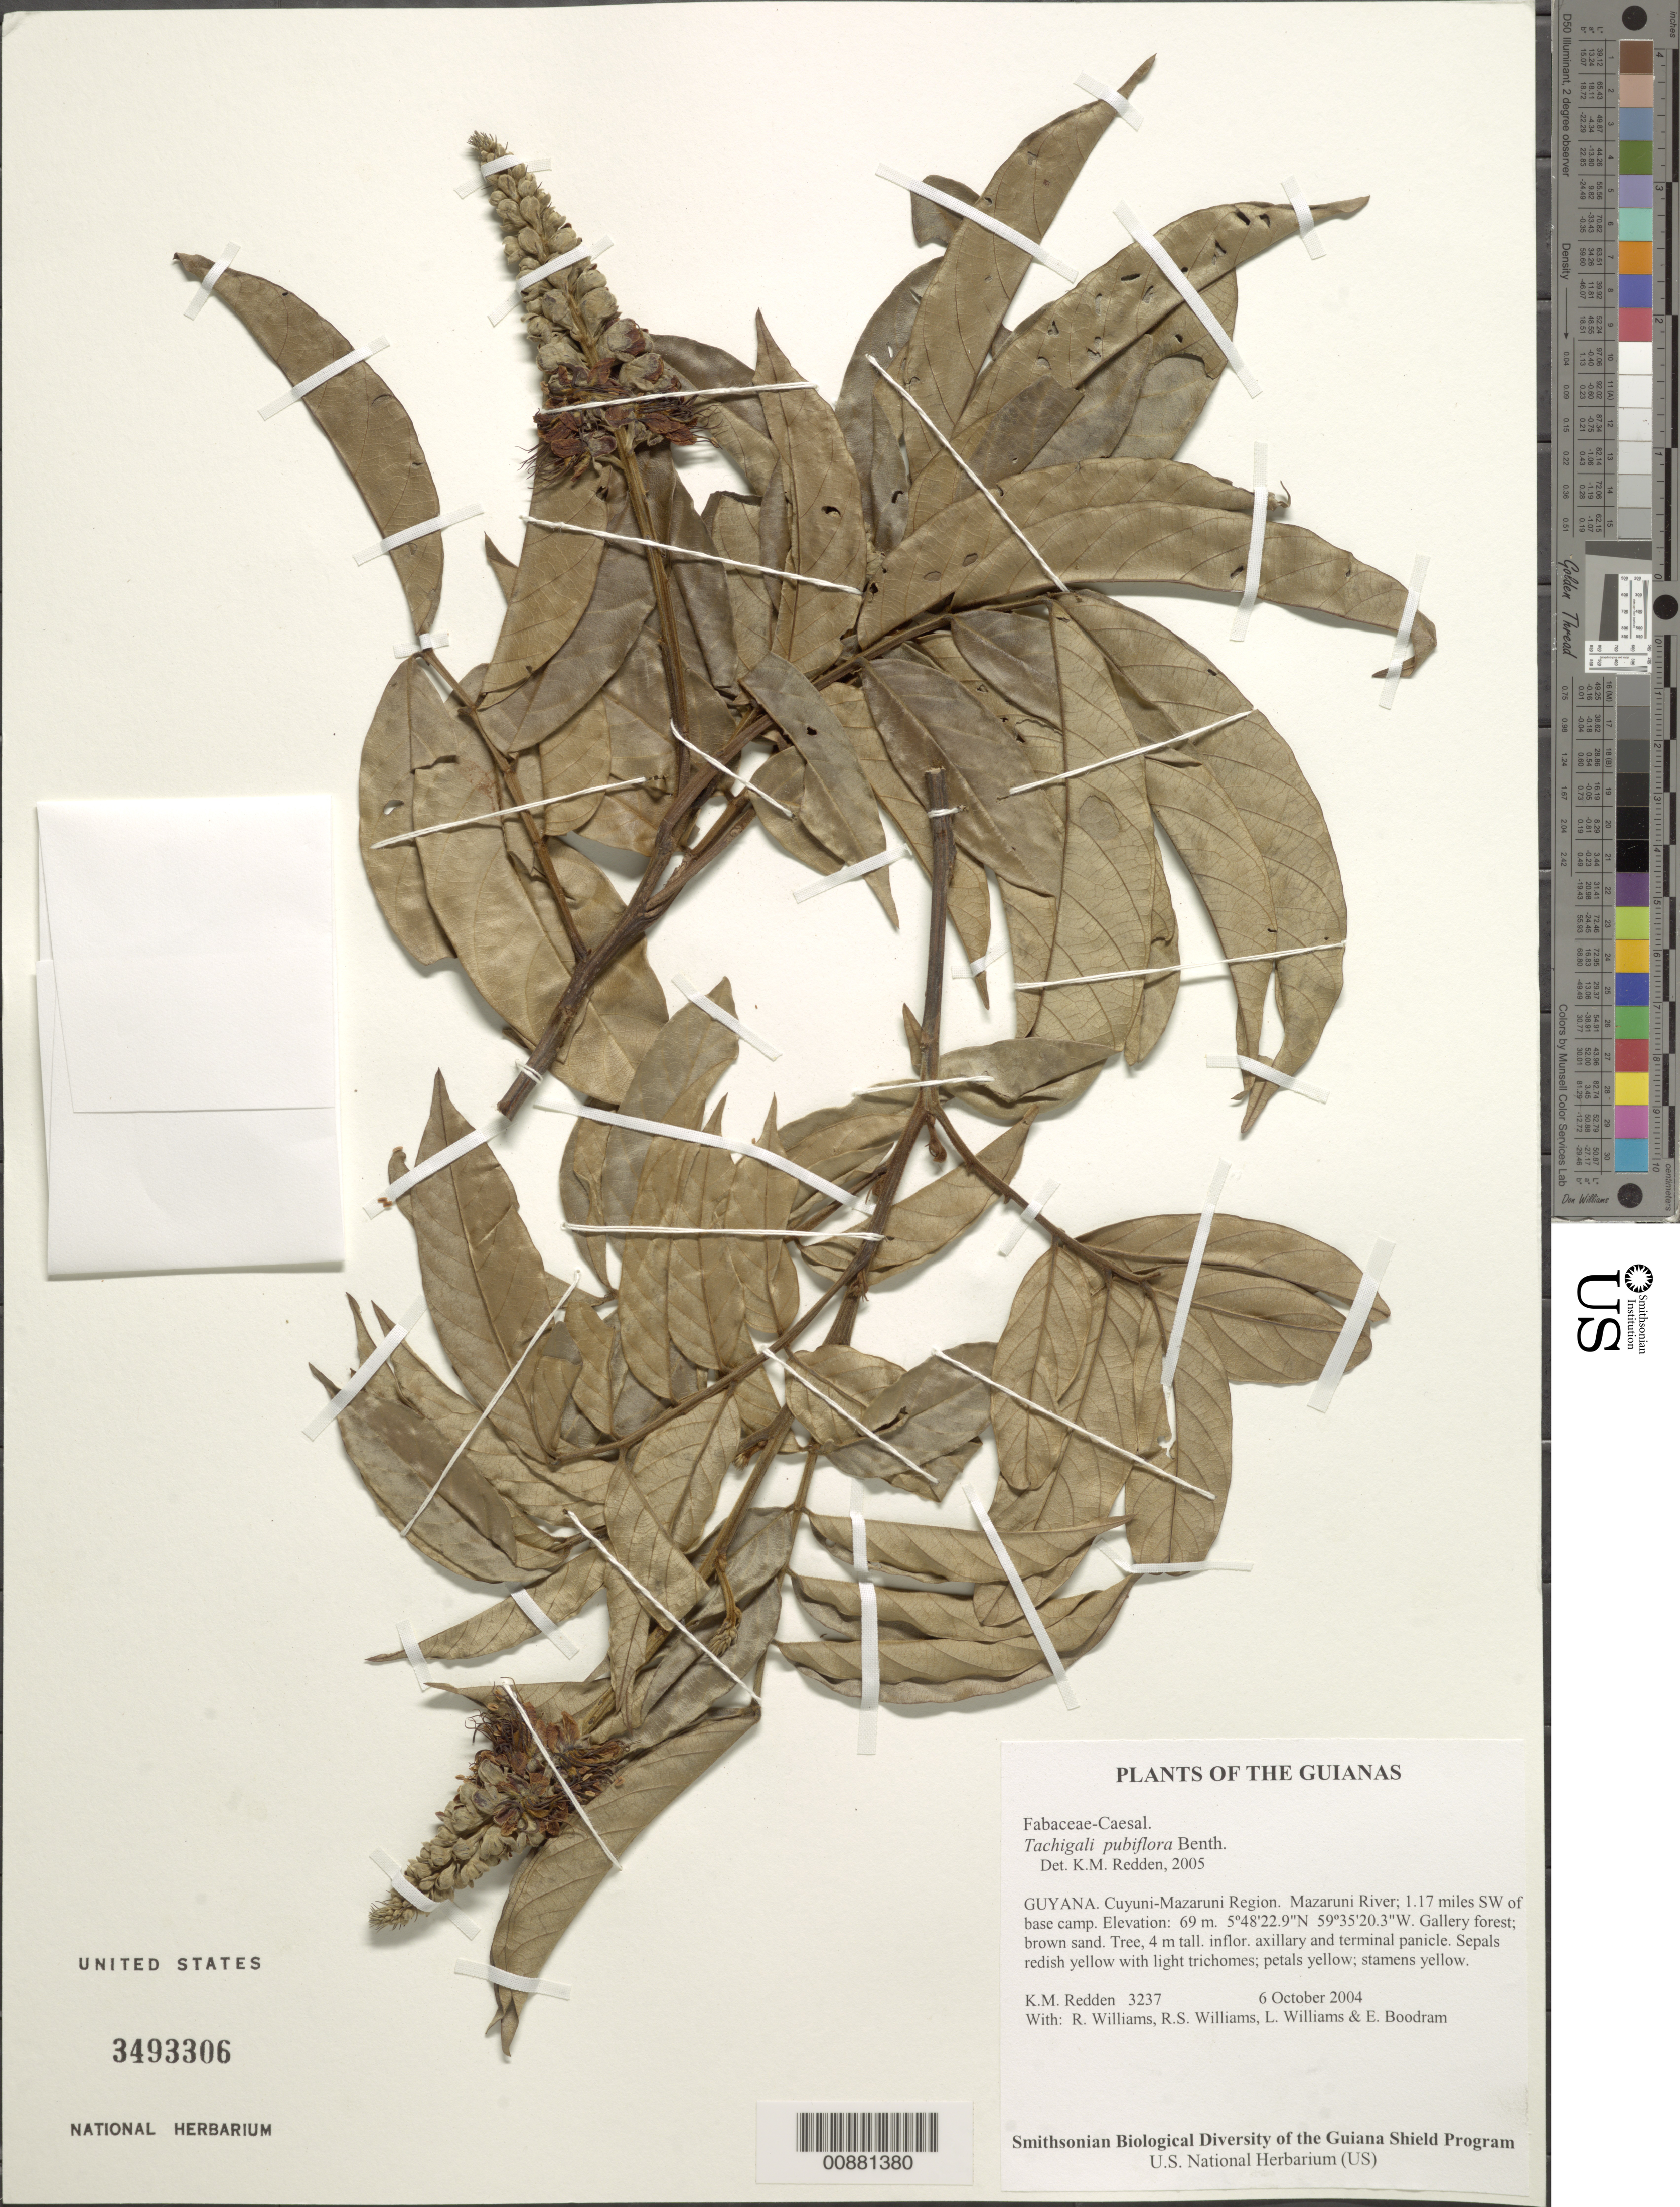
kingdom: Plantae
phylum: Tracheophyta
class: Magnoliopsida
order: Fabales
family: Fabaceae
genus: Tachigali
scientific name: Tachigali pubiflora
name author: Benth.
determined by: Redden, K. M.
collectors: K. M. Redden, R. Williams, R. S. Williams, L. Williams & E. Boodram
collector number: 3237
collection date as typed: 6 October 2004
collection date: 2004-10-06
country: Guyana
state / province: Cuyuni-Mazaruni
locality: Mazaruni River; 1.17 miles SW of base camp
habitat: Gallery forest; brown sand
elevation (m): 69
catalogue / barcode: US 3493306